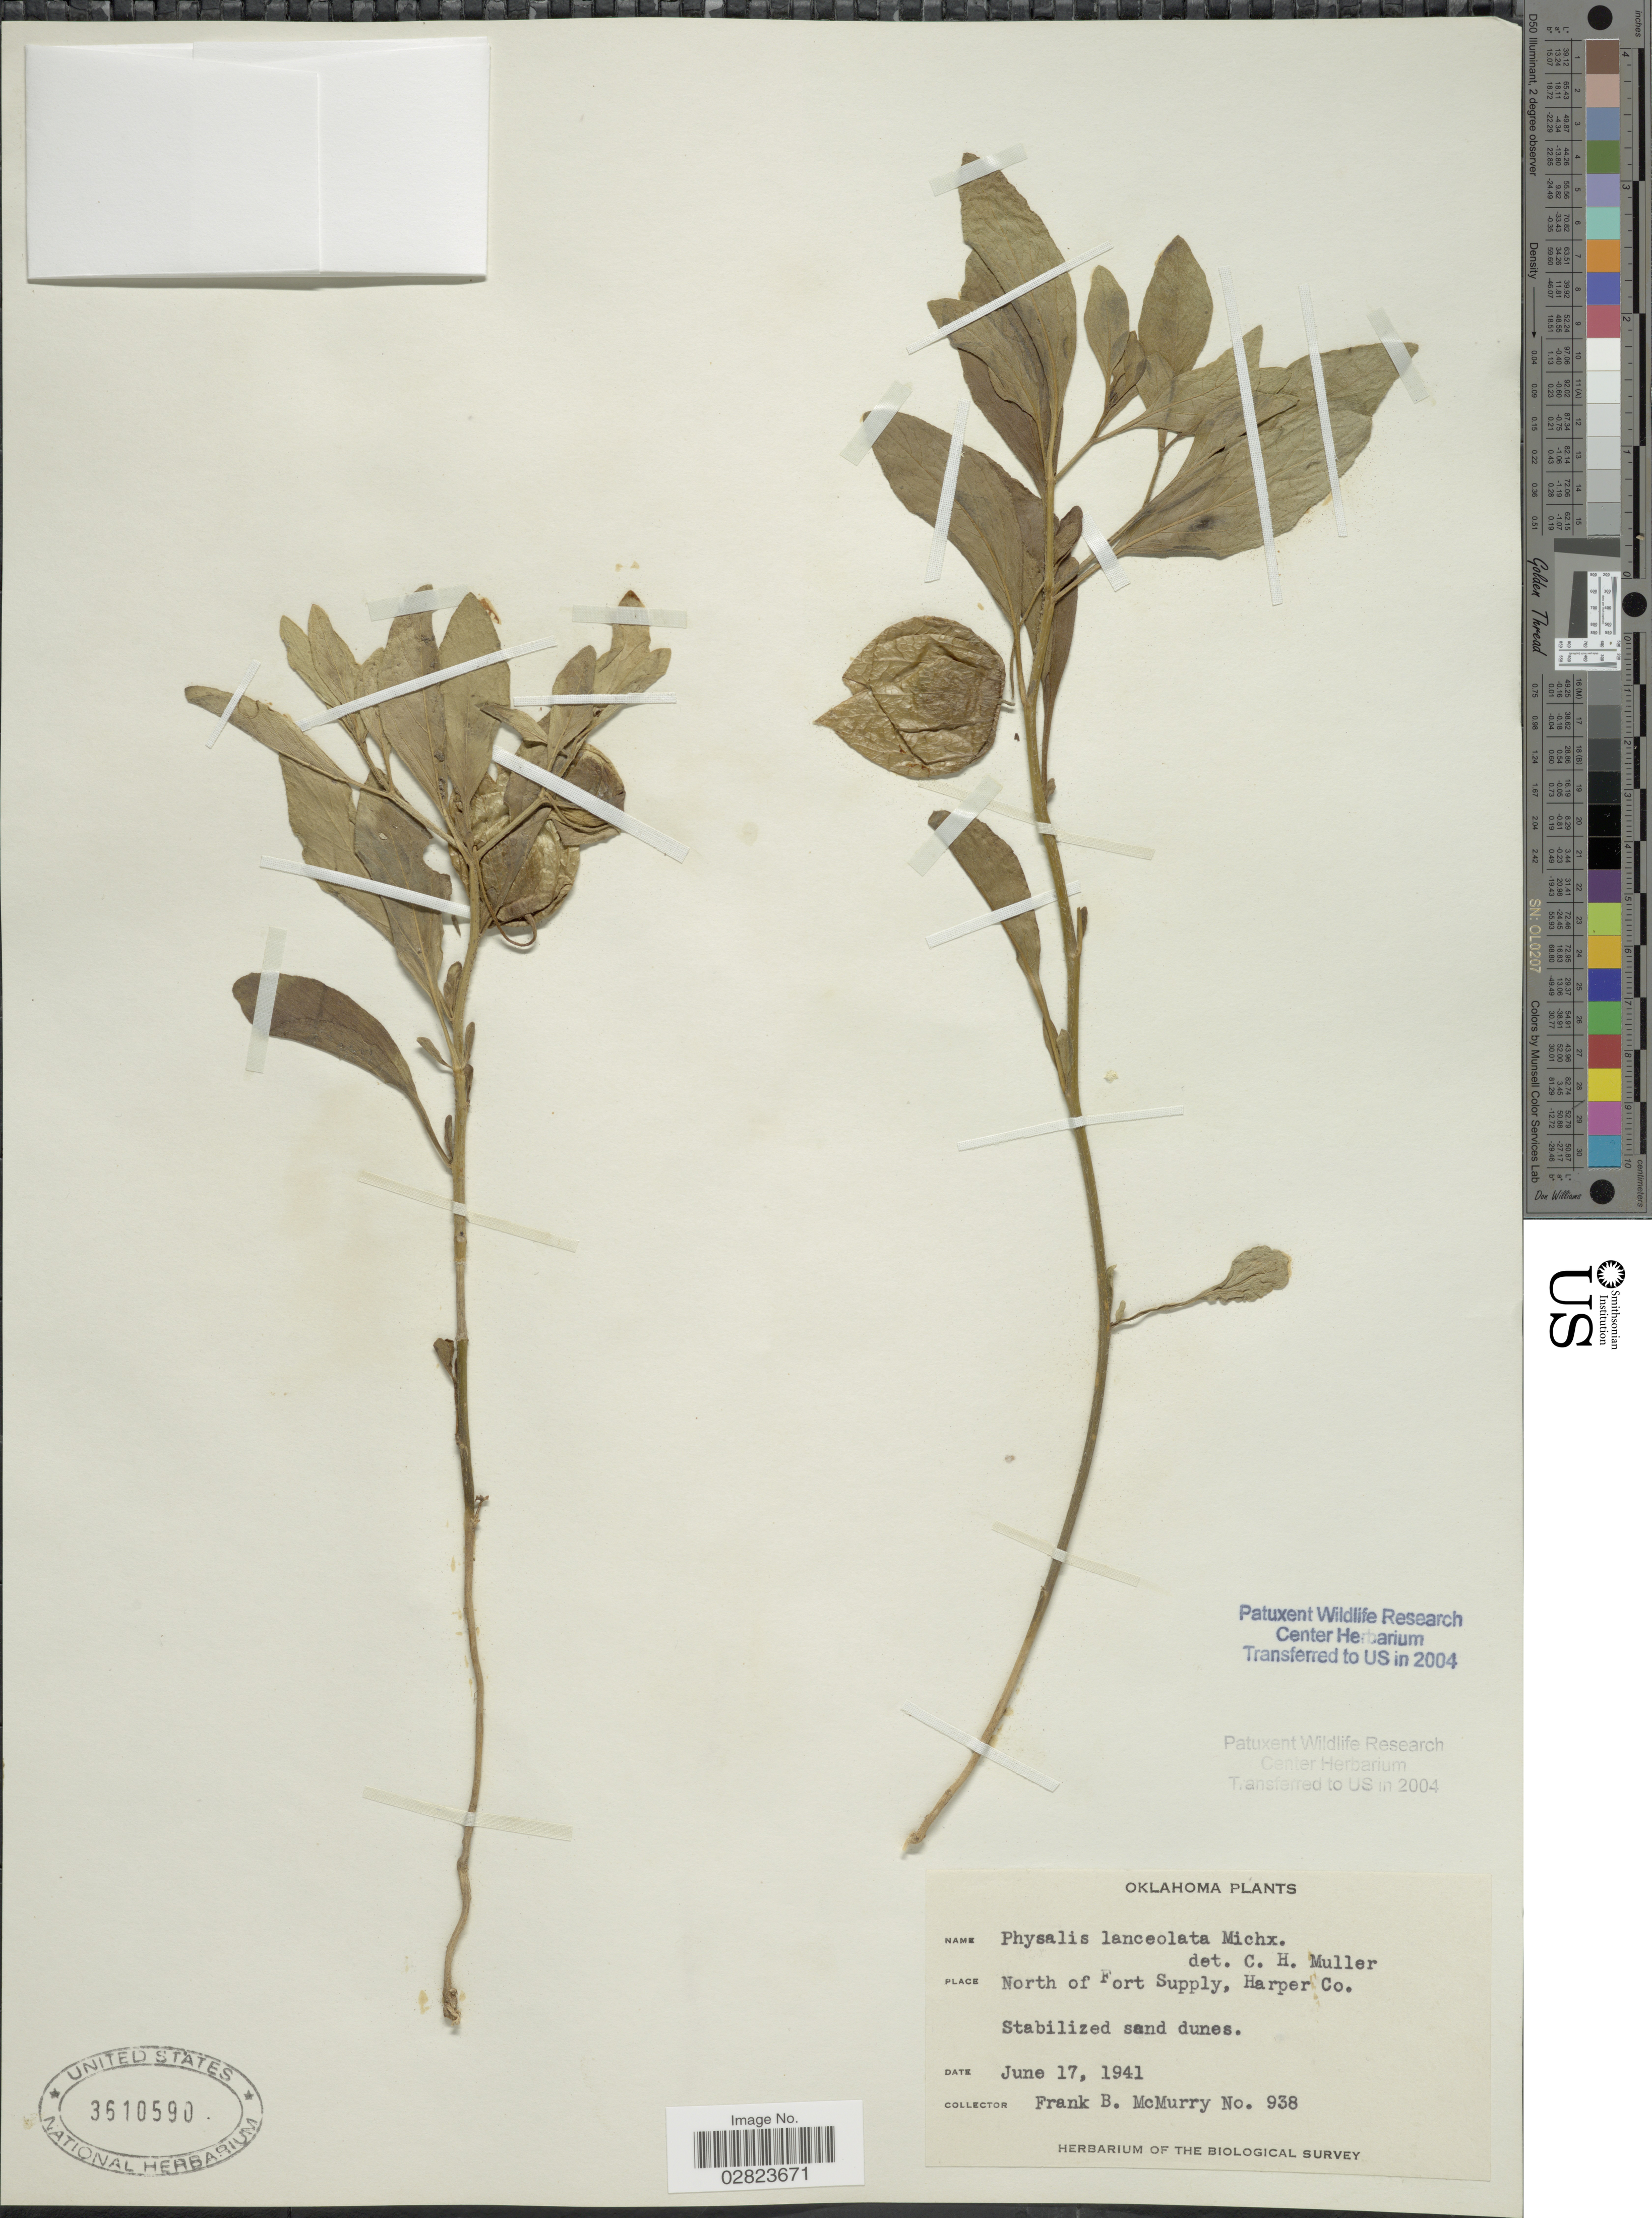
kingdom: Plantae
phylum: Tracheophyta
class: Magnoliopsida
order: Solanales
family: Solanaceae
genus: Physalis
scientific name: Physalis lanceolata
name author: Michx.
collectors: F. B. McMurry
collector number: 938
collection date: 1941-06-17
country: United States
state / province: Oklahoma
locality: North of Fort Supply, Harper Co.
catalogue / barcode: US 3610590